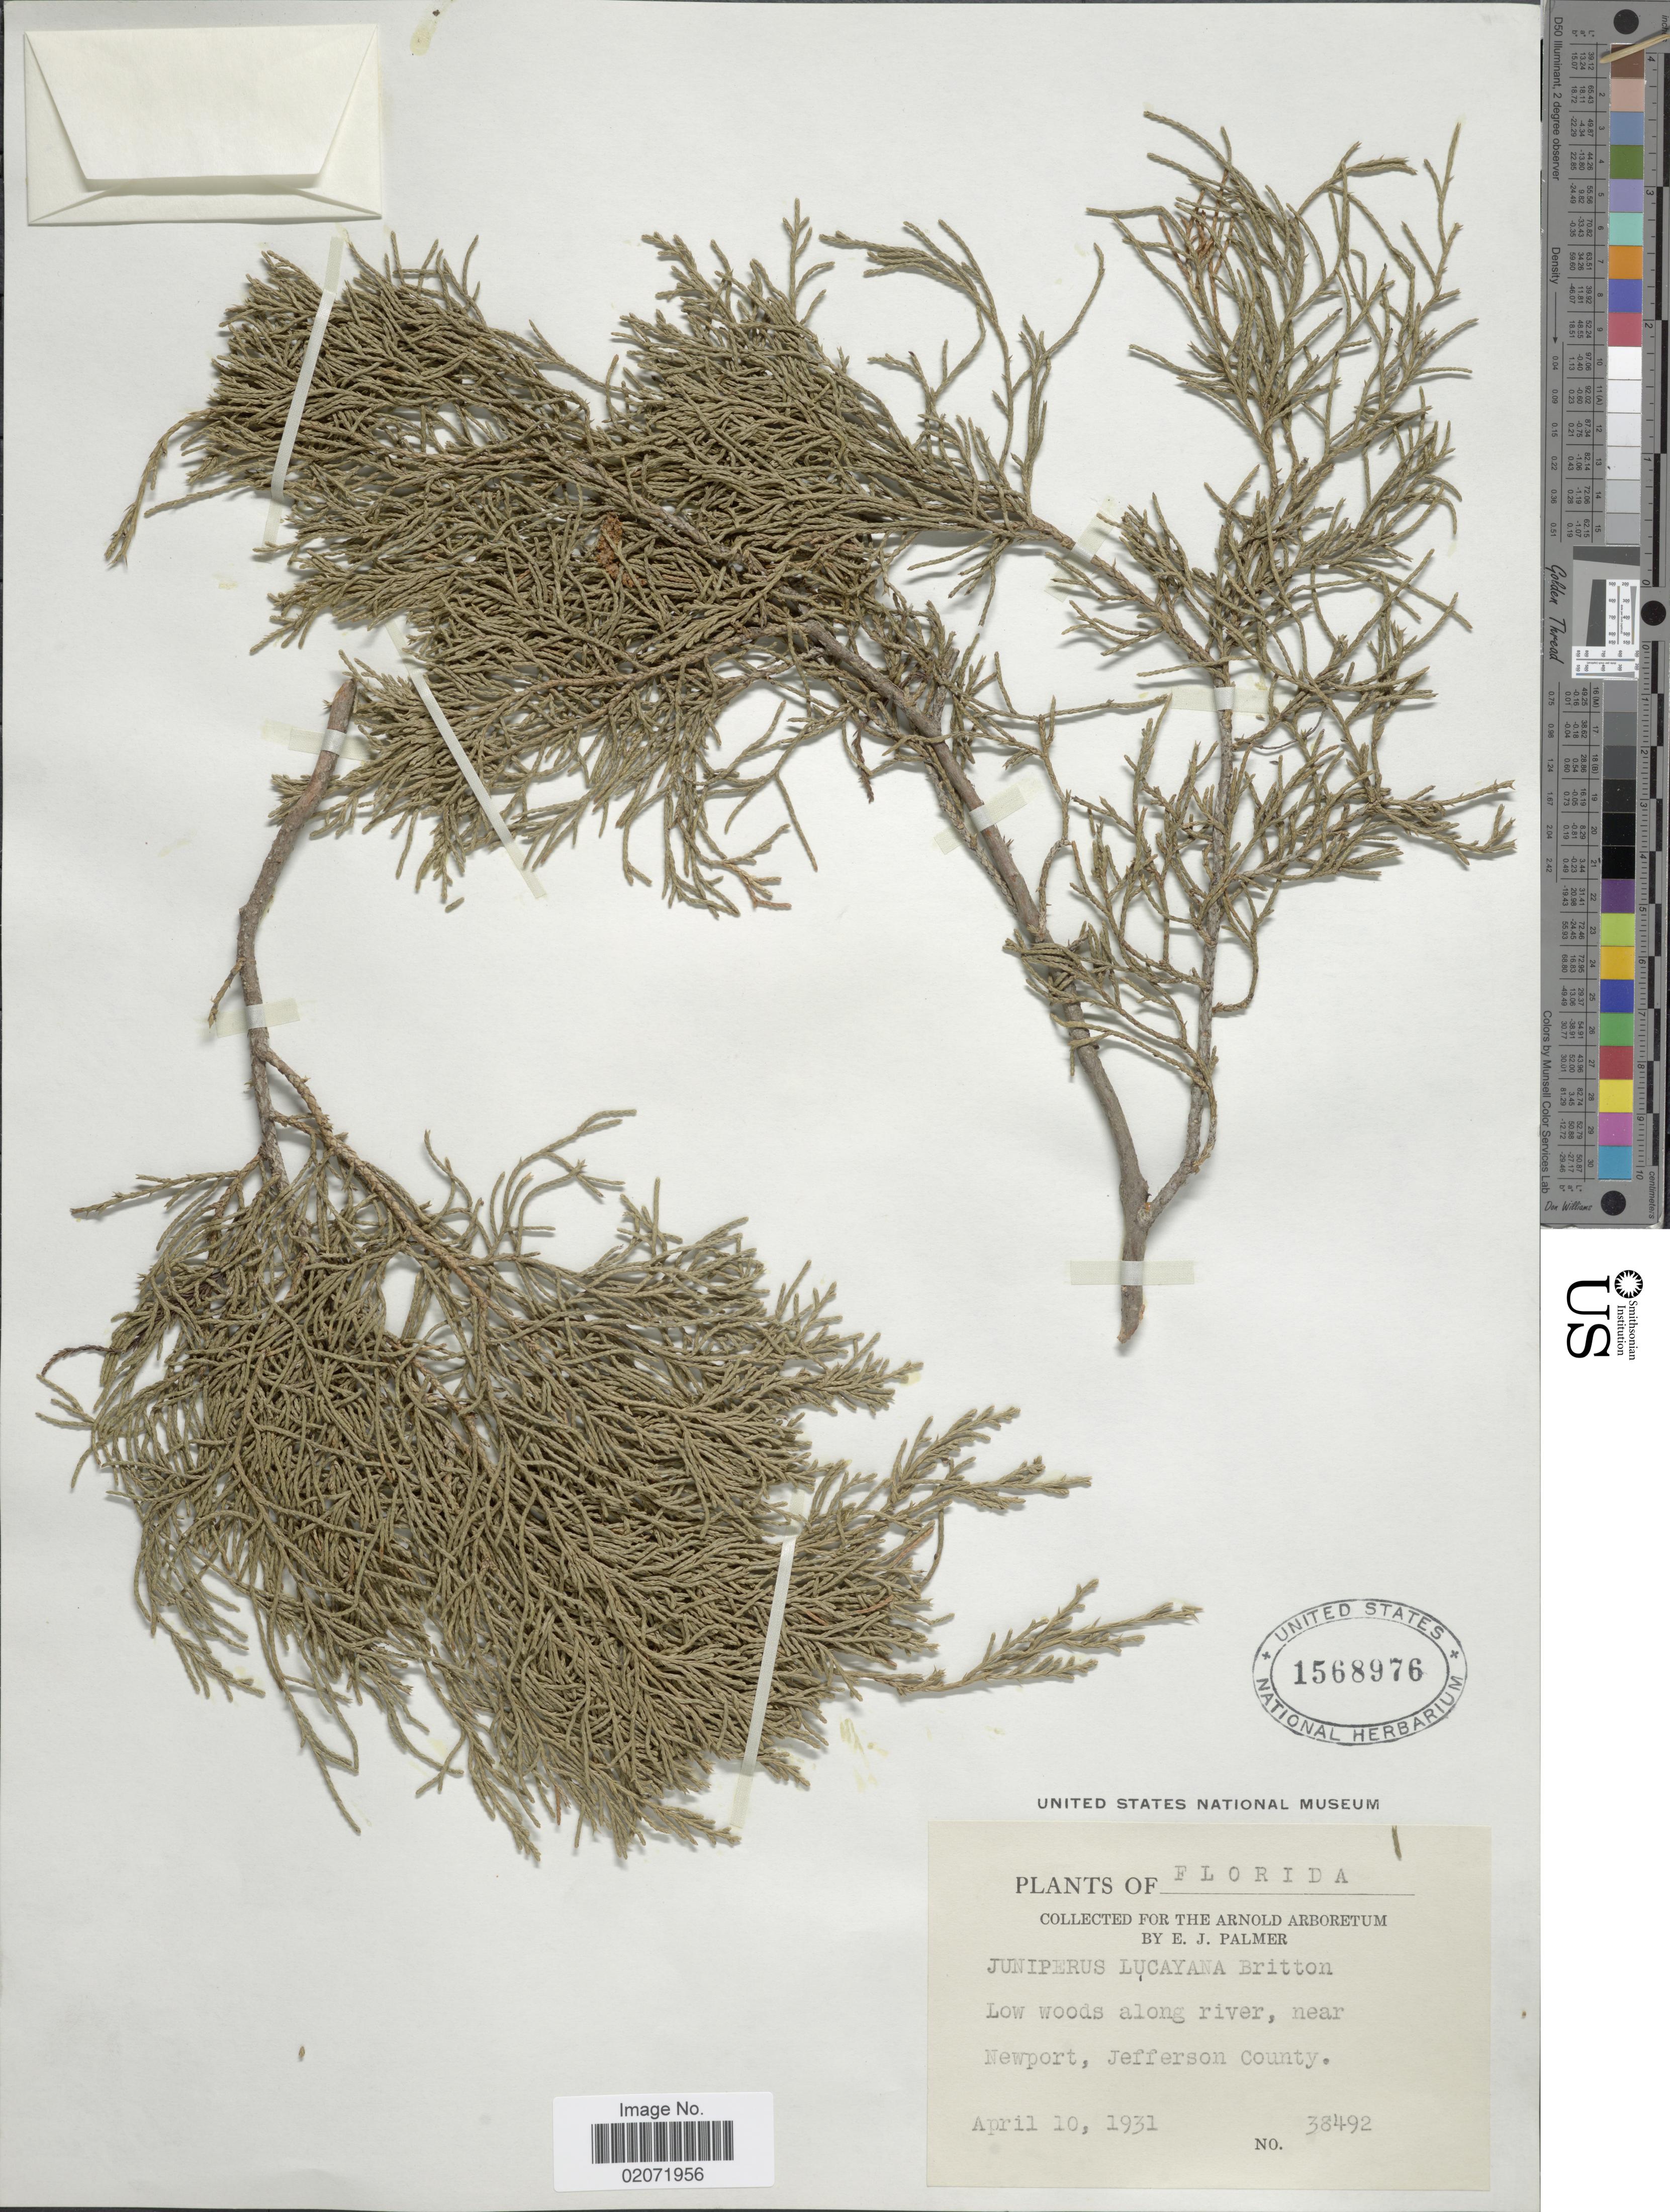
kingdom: Plantae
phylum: Tracheophyta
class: Pinopsida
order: Pinales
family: Cupressaceae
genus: Juniperus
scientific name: Juniperus silicicola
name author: (Small) L.H. Bailey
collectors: E. J. Palmer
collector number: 38492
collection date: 1931-04-10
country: United States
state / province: Florida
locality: Low woods along river, near Newport, Jefferson County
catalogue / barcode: US 1568976